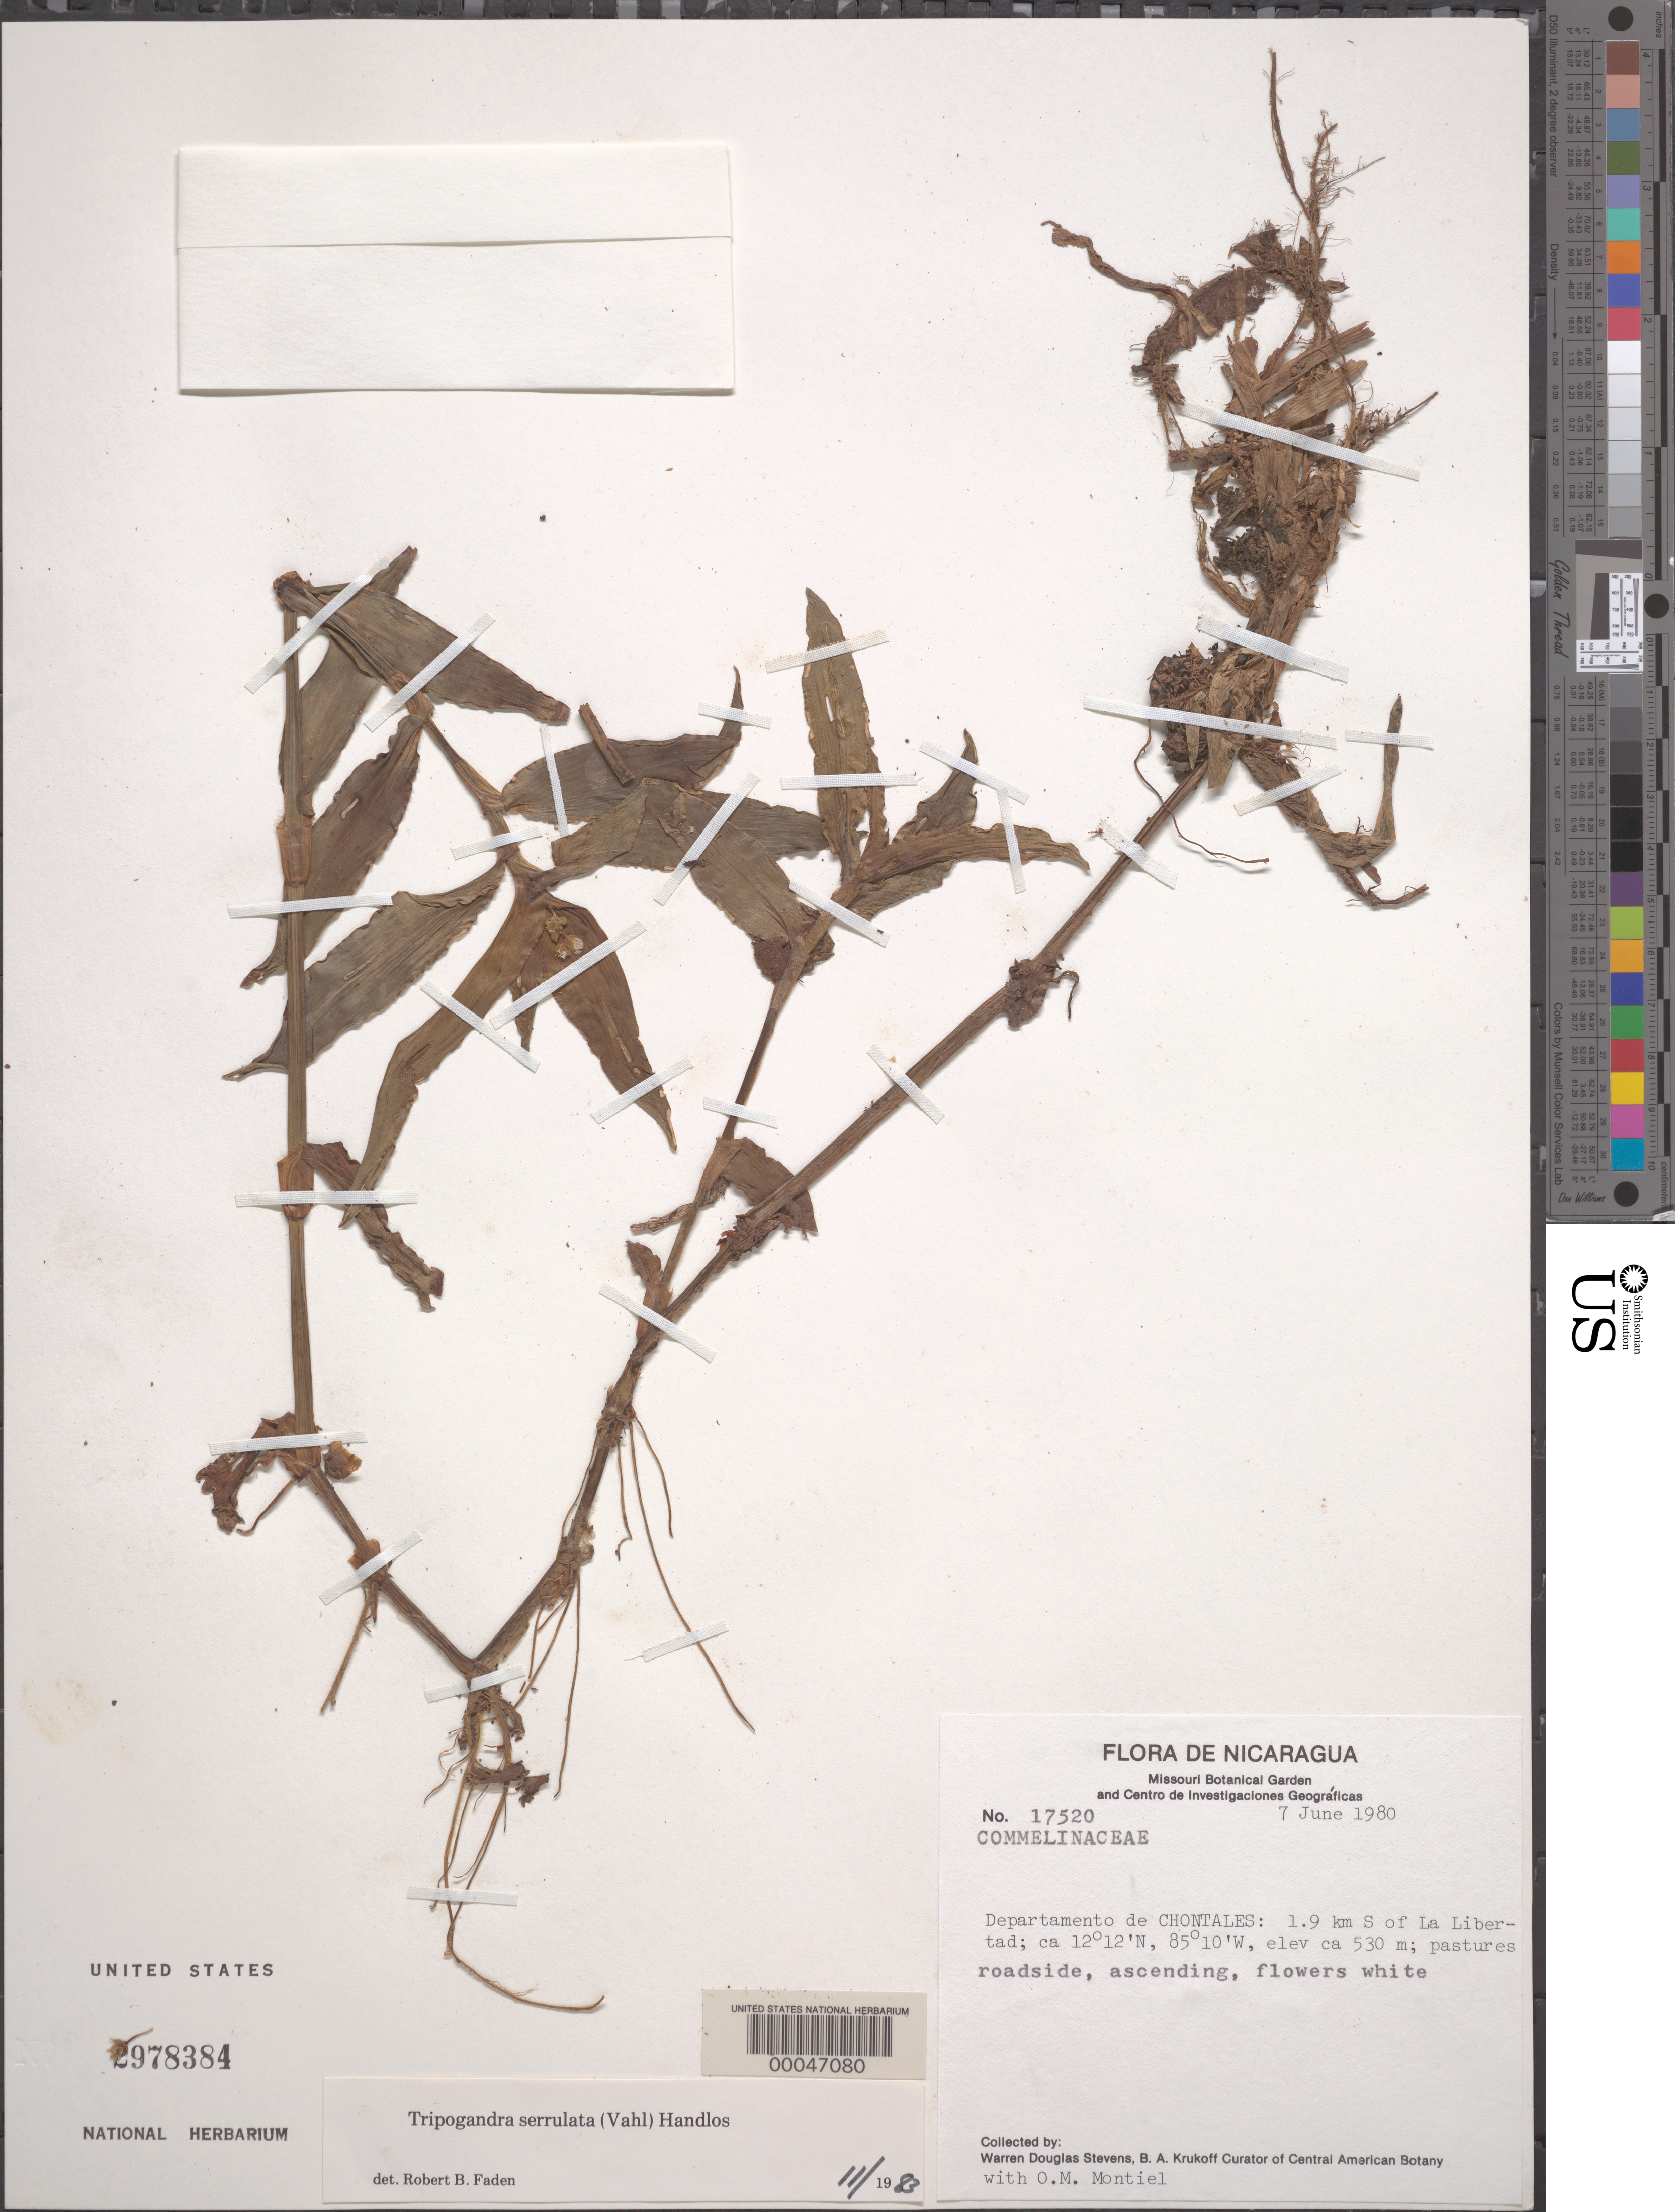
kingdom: Plantae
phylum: Tracheophyta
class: Liliopsida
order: Commelinales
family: Commelinaceae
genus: Tripogandra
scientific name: Tripogandra serrulata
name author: (Vahl) Handlos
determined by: Faden, Robert B., (US), Smithsonian Institution - National Museum of Natural History (UNITED STATES)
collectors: W. D. Stevens & O. Montiel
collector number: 17520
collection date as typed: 07 Jun 1980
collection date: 1980-06-07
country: Nicaragua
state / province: Chontales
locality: S of la libertad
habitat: Pastures and roadsides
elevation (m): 530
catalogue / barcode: US 2978384